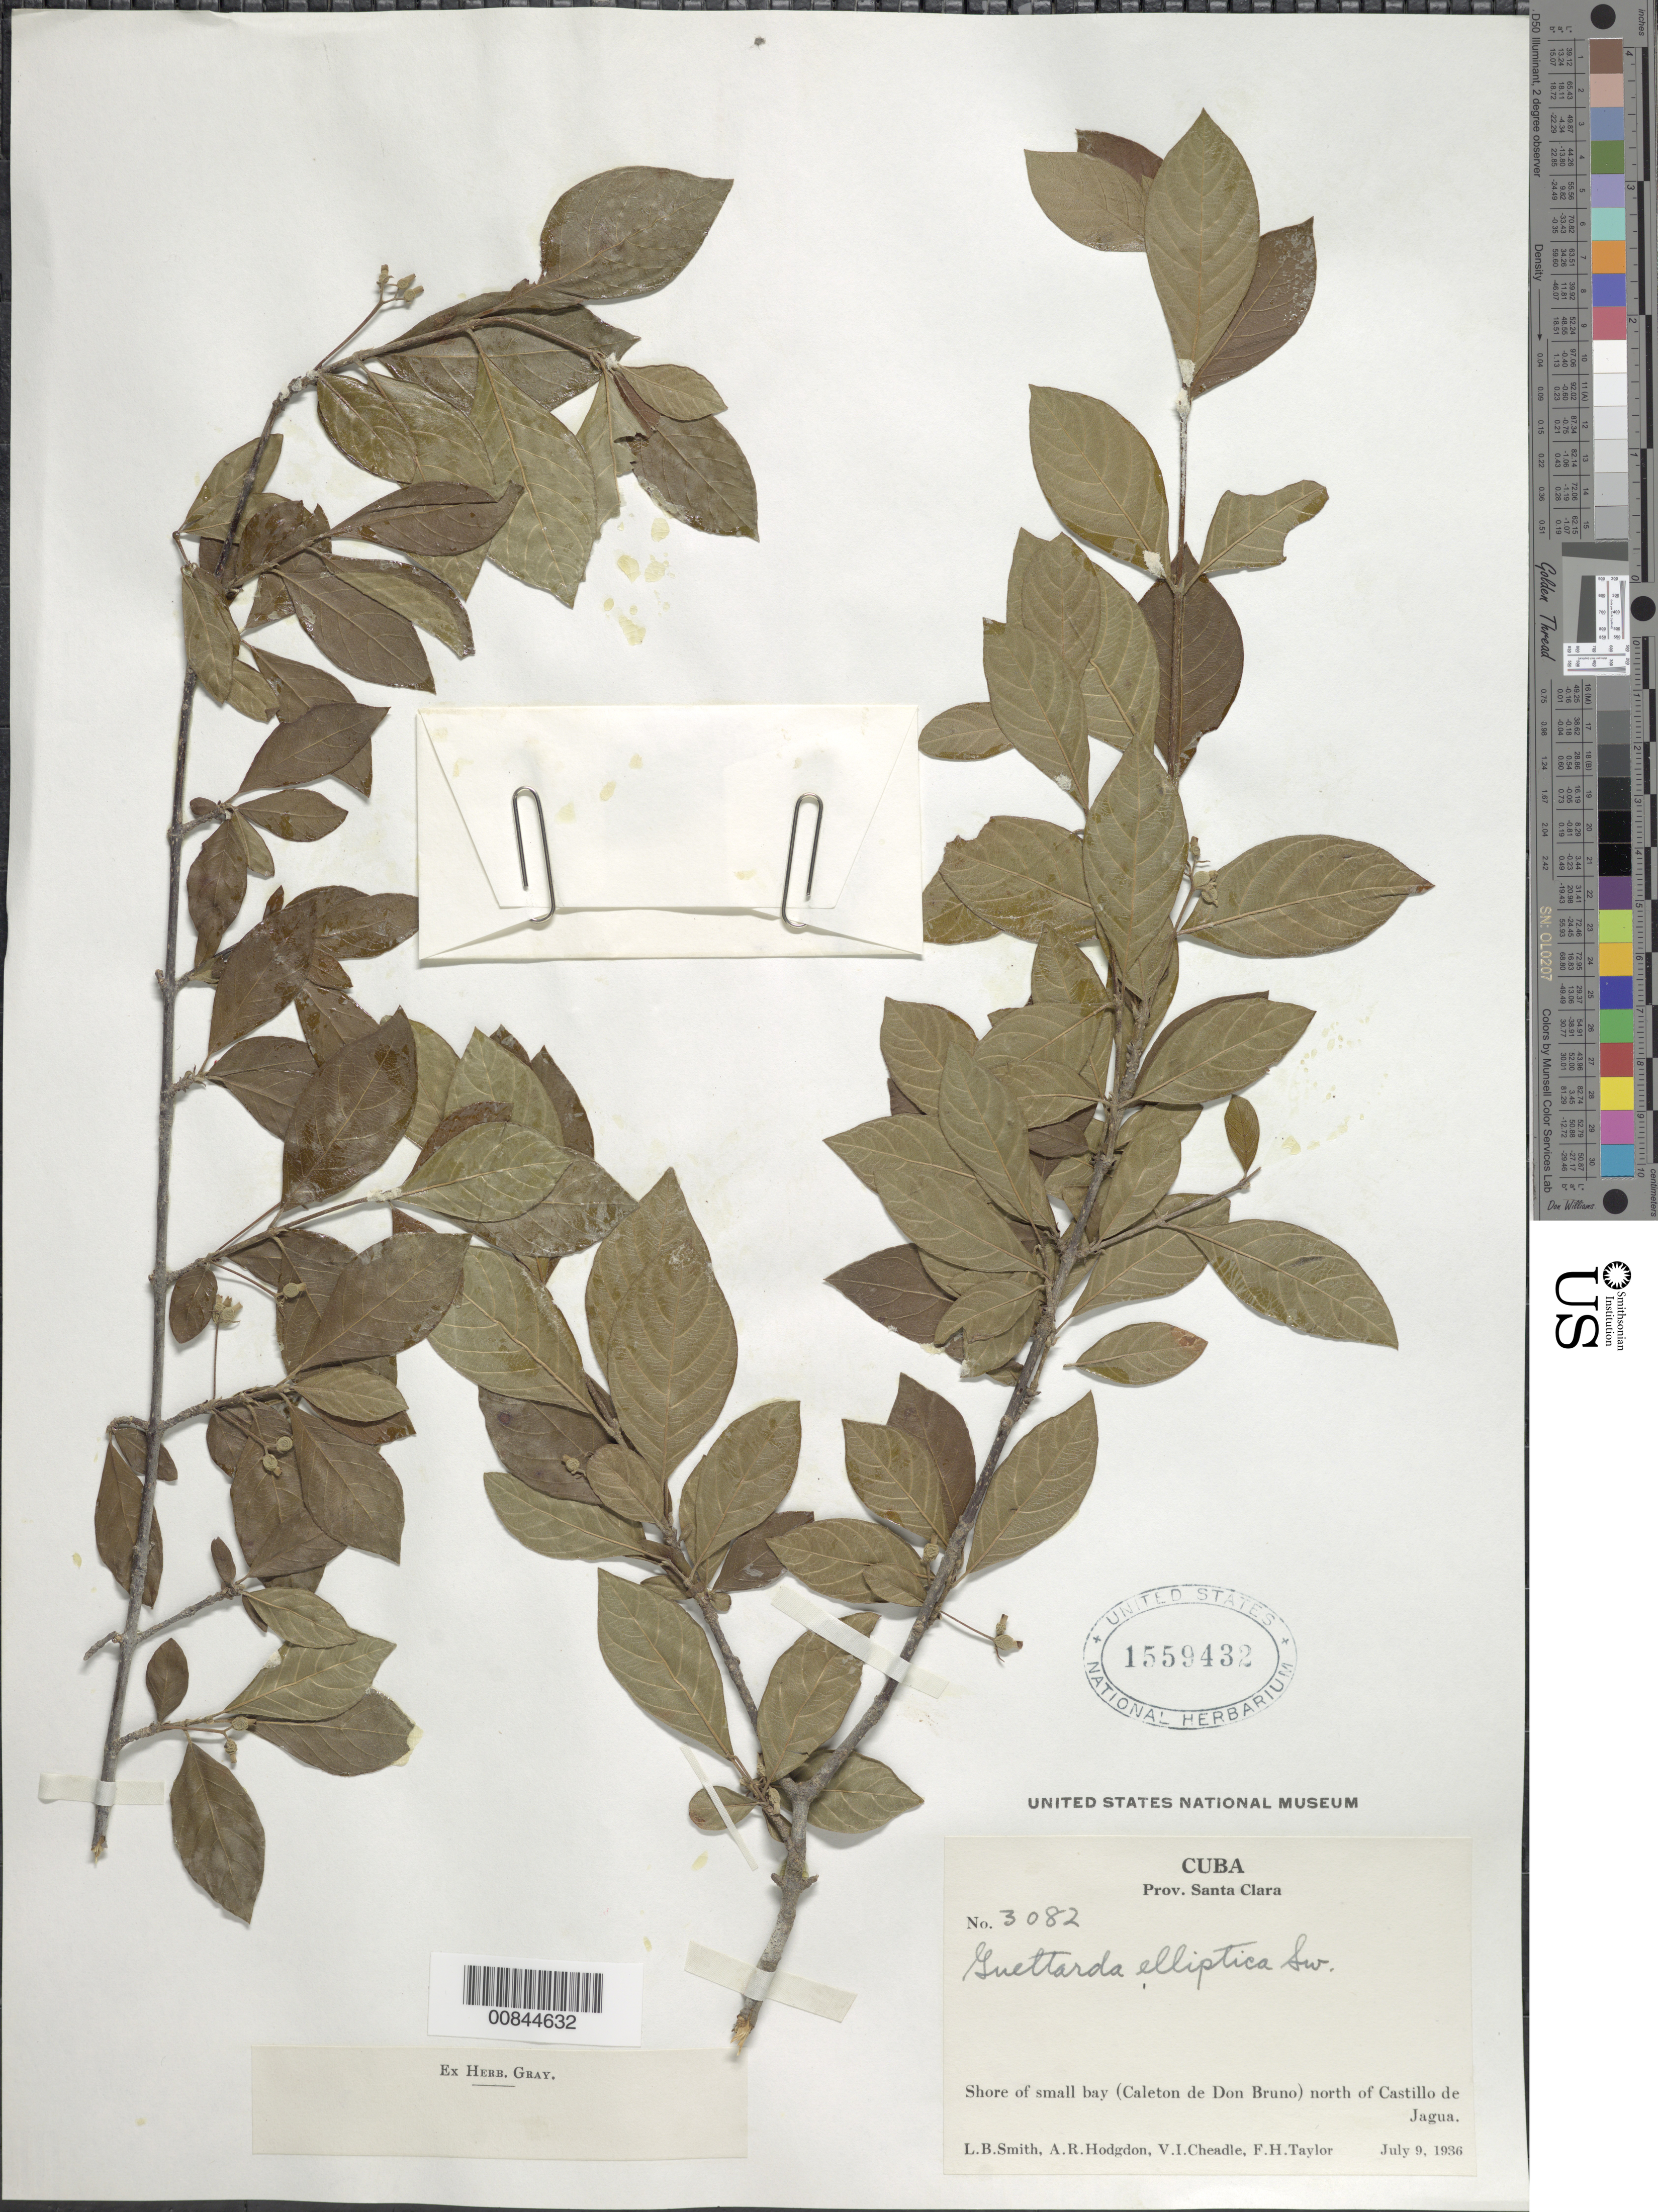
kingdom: Plantae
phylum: Tracheophyta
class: Magnoliopsida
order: Gentianales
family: Rubiaceae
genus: Guettarda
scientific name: Guettarda elliptica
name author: Sw.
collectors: L. Smith, A. R. Hodgdon, V. I. Cheadle & F. H. Taylor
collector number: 3082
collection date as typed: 09 Jul 1936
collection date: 1936-07-09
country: Cuba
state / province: Las Villas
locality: Caleton de Don Bruno, north of Castillo de Jagua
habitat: Shore of small bay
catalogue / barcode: US 1559432